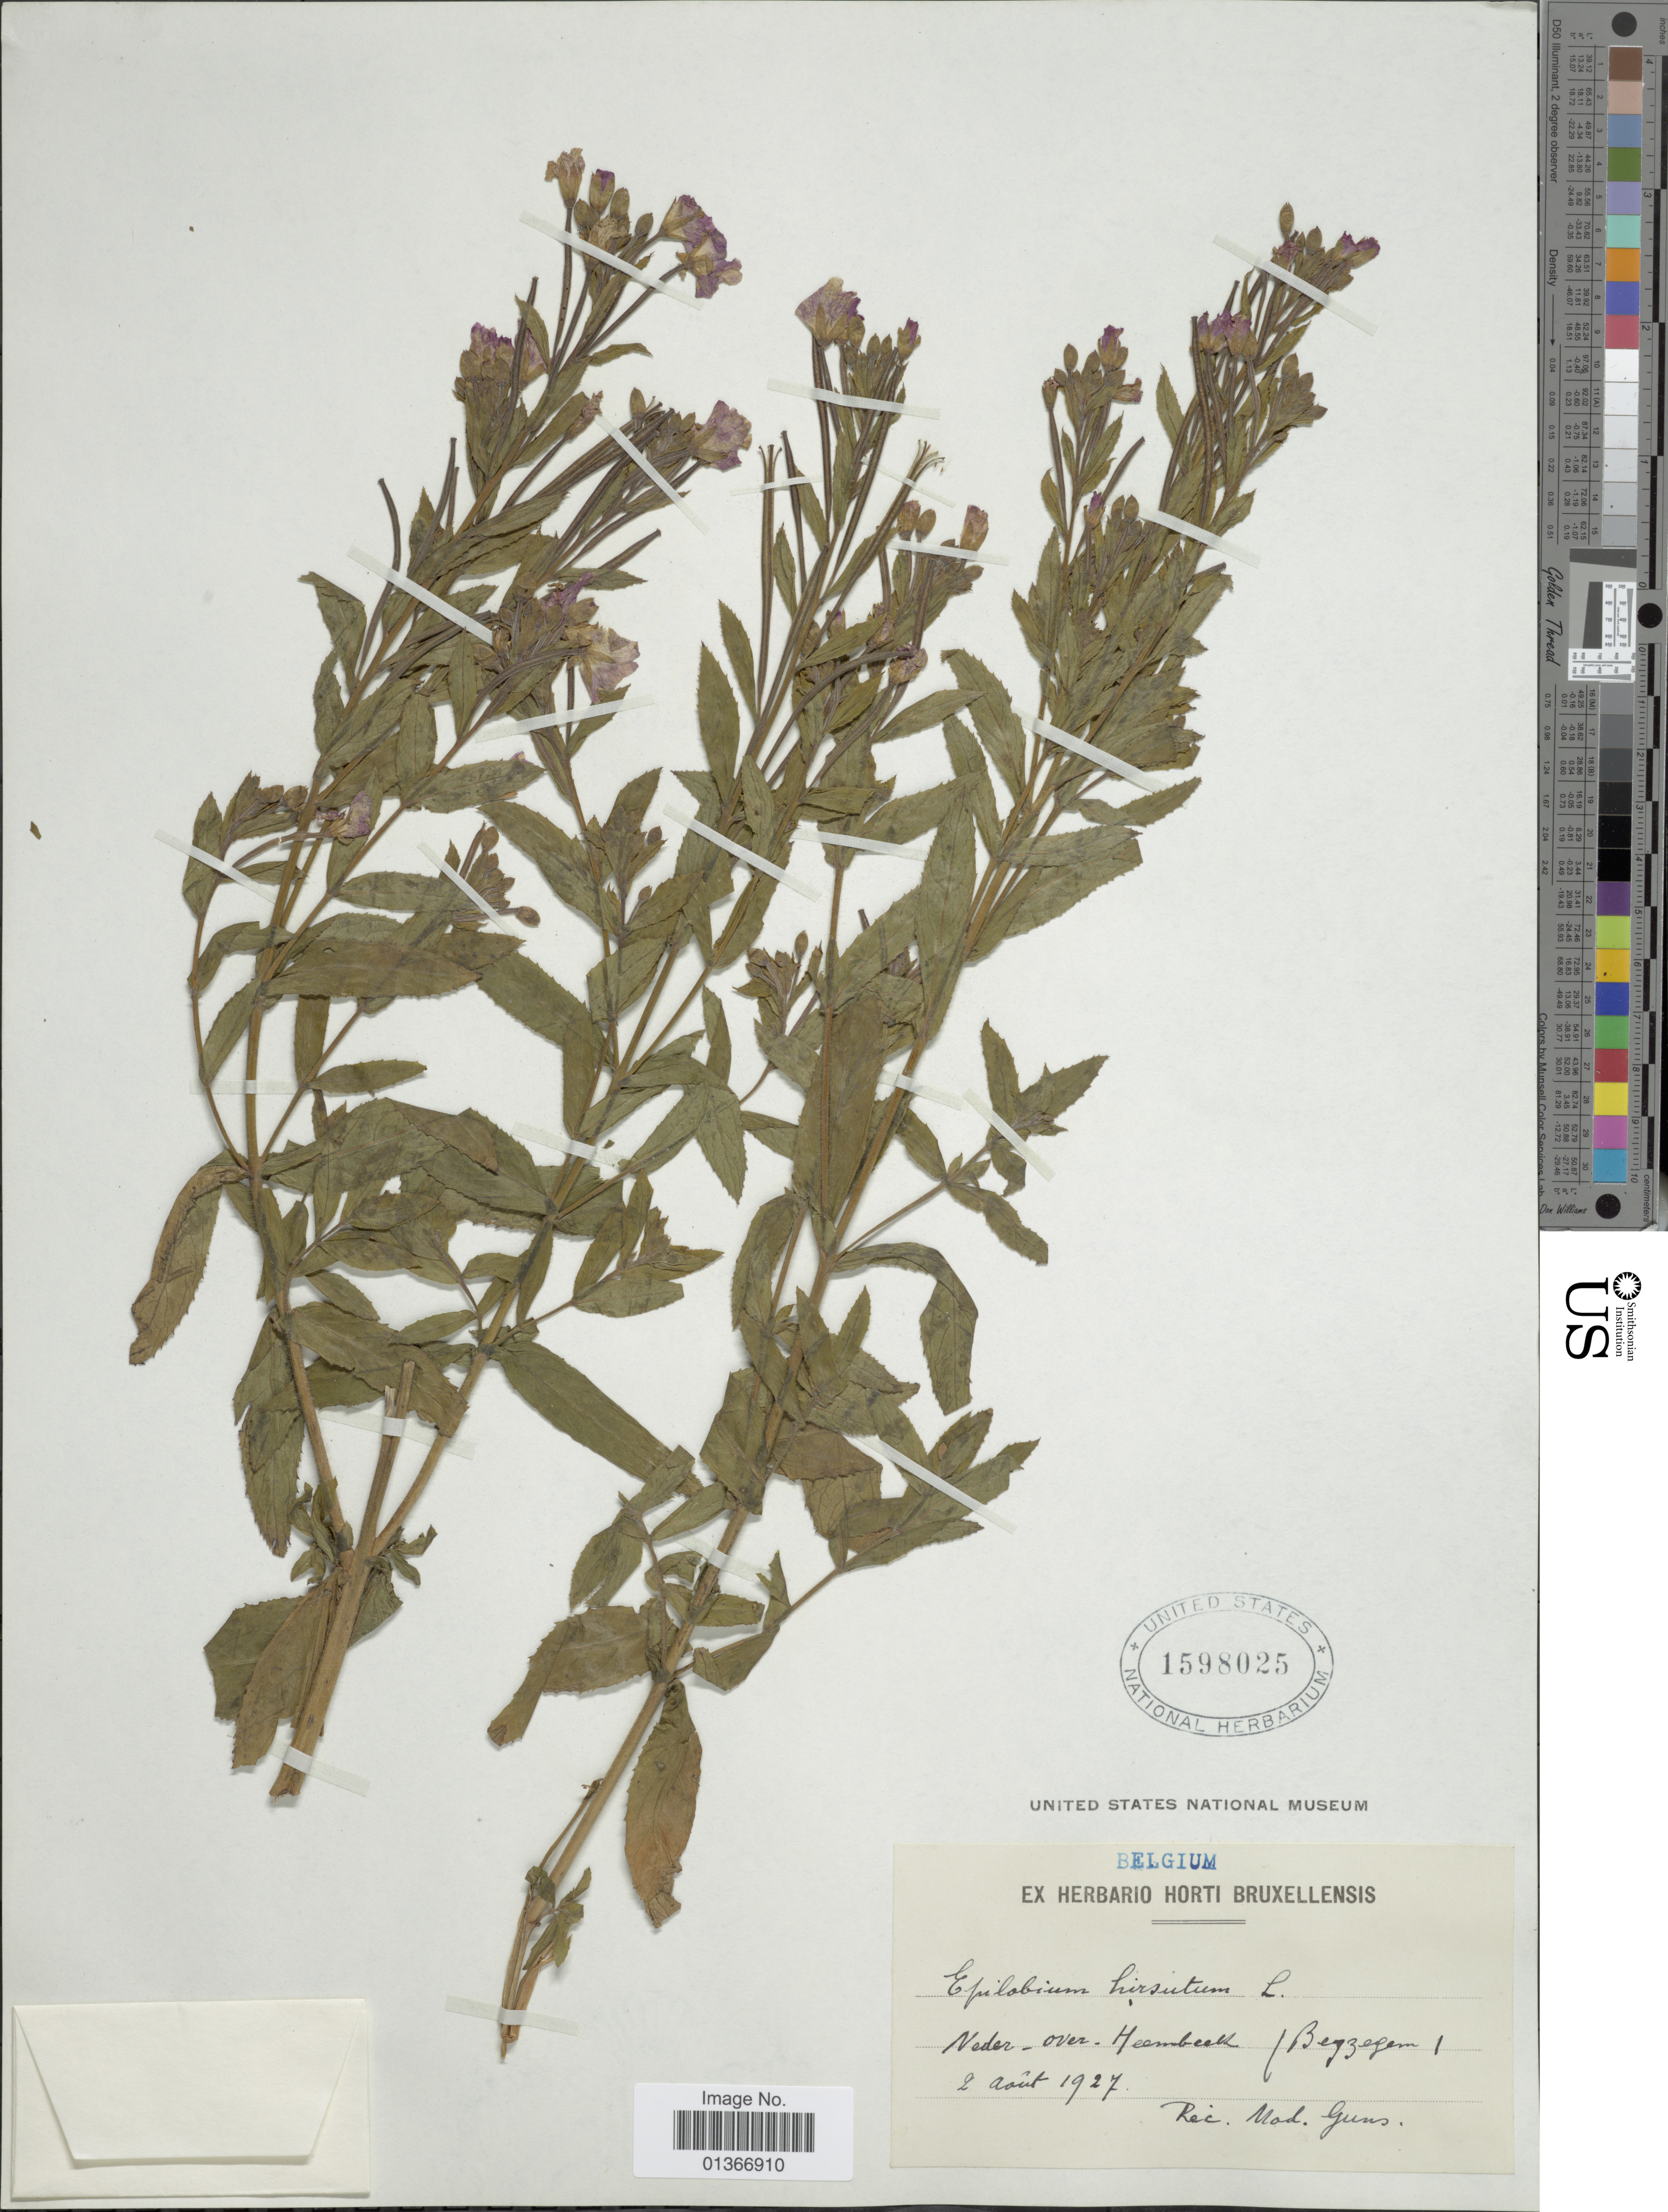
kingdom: Plantae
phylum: Tracheophyta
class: Magnoliopsida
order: Myrtales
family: Onagraceae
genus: Epilobium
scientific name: Epilobium hirsutum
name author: L.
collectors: M. Guns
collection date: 1927-08-02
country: Belgium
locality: Neder-over, Heembeek (Bergzegen). [interpreted]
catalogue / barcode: US 1598025